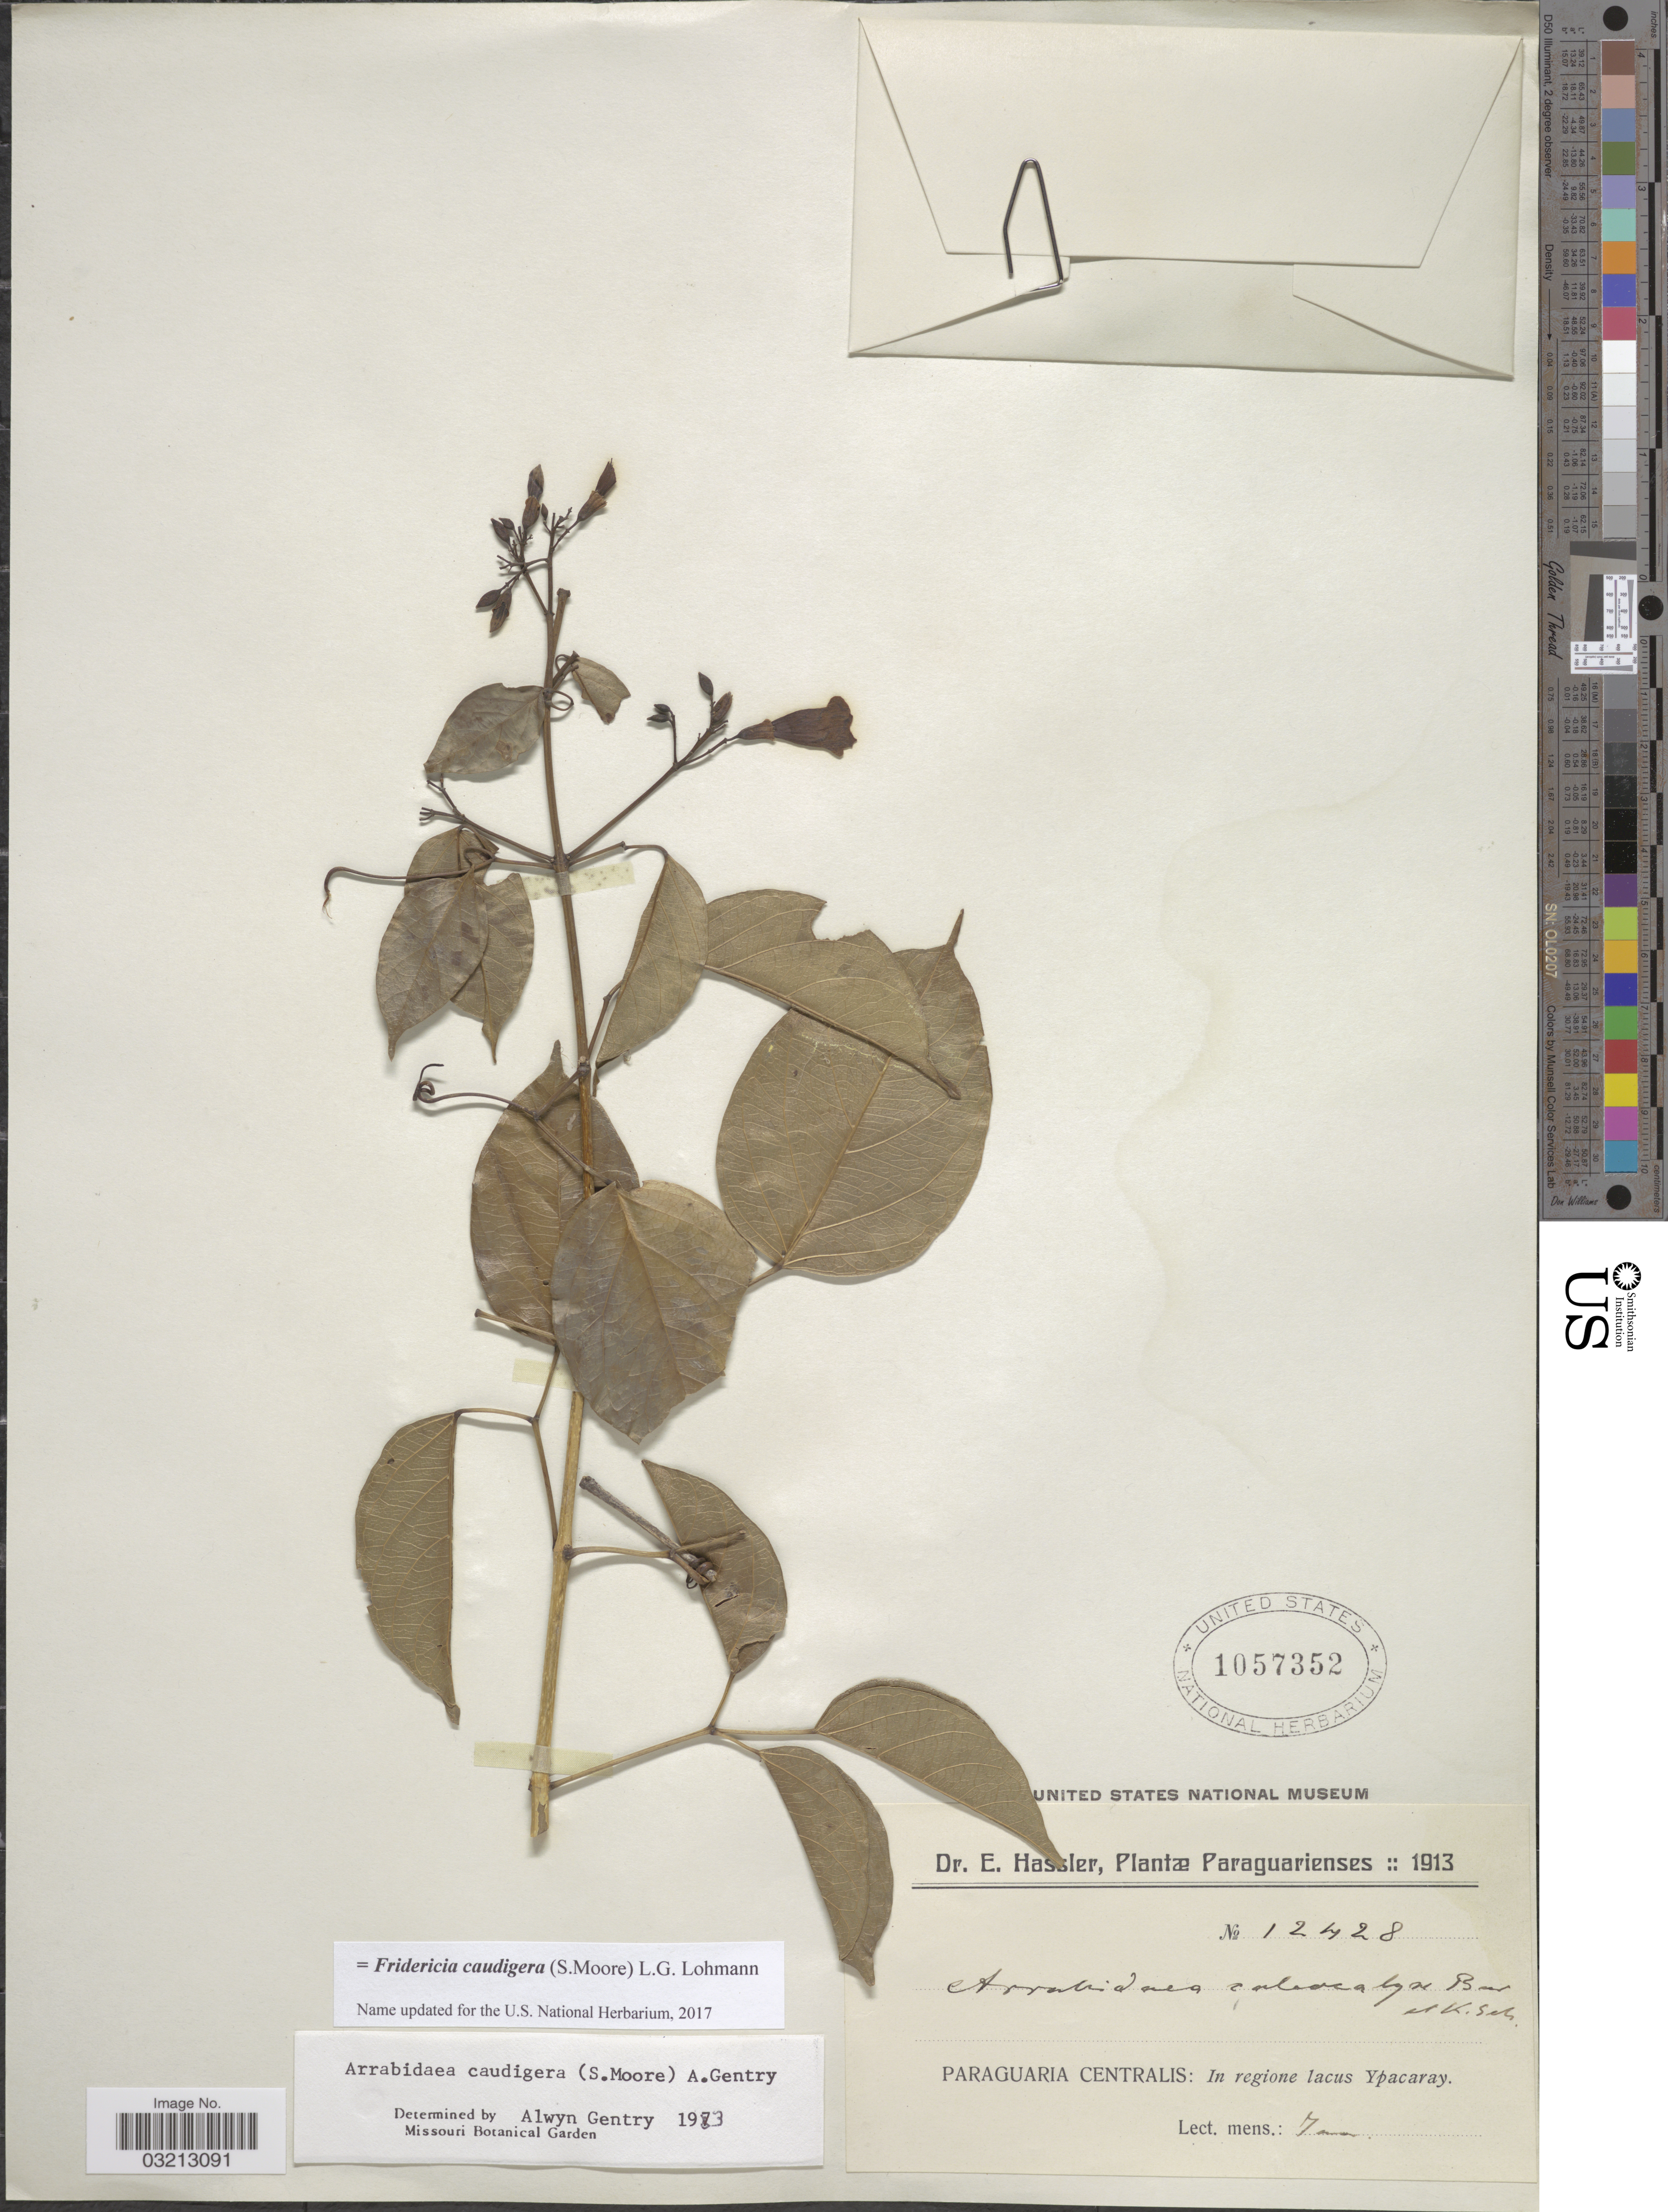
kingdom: Plantae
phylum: Tracheophyta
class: Magnoliopsida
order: Lamiales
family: Bignoniaceae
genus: Fridericia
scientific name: Fridericia caudigera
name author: (S. Moore) L.G. Lohmann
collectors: E. Hassler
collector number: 12428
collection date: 1913-01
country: Paraguay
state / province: Paraguari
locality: Paraguaria Centralis: in regione lacus Ypacaray.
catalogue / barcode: US 1057352